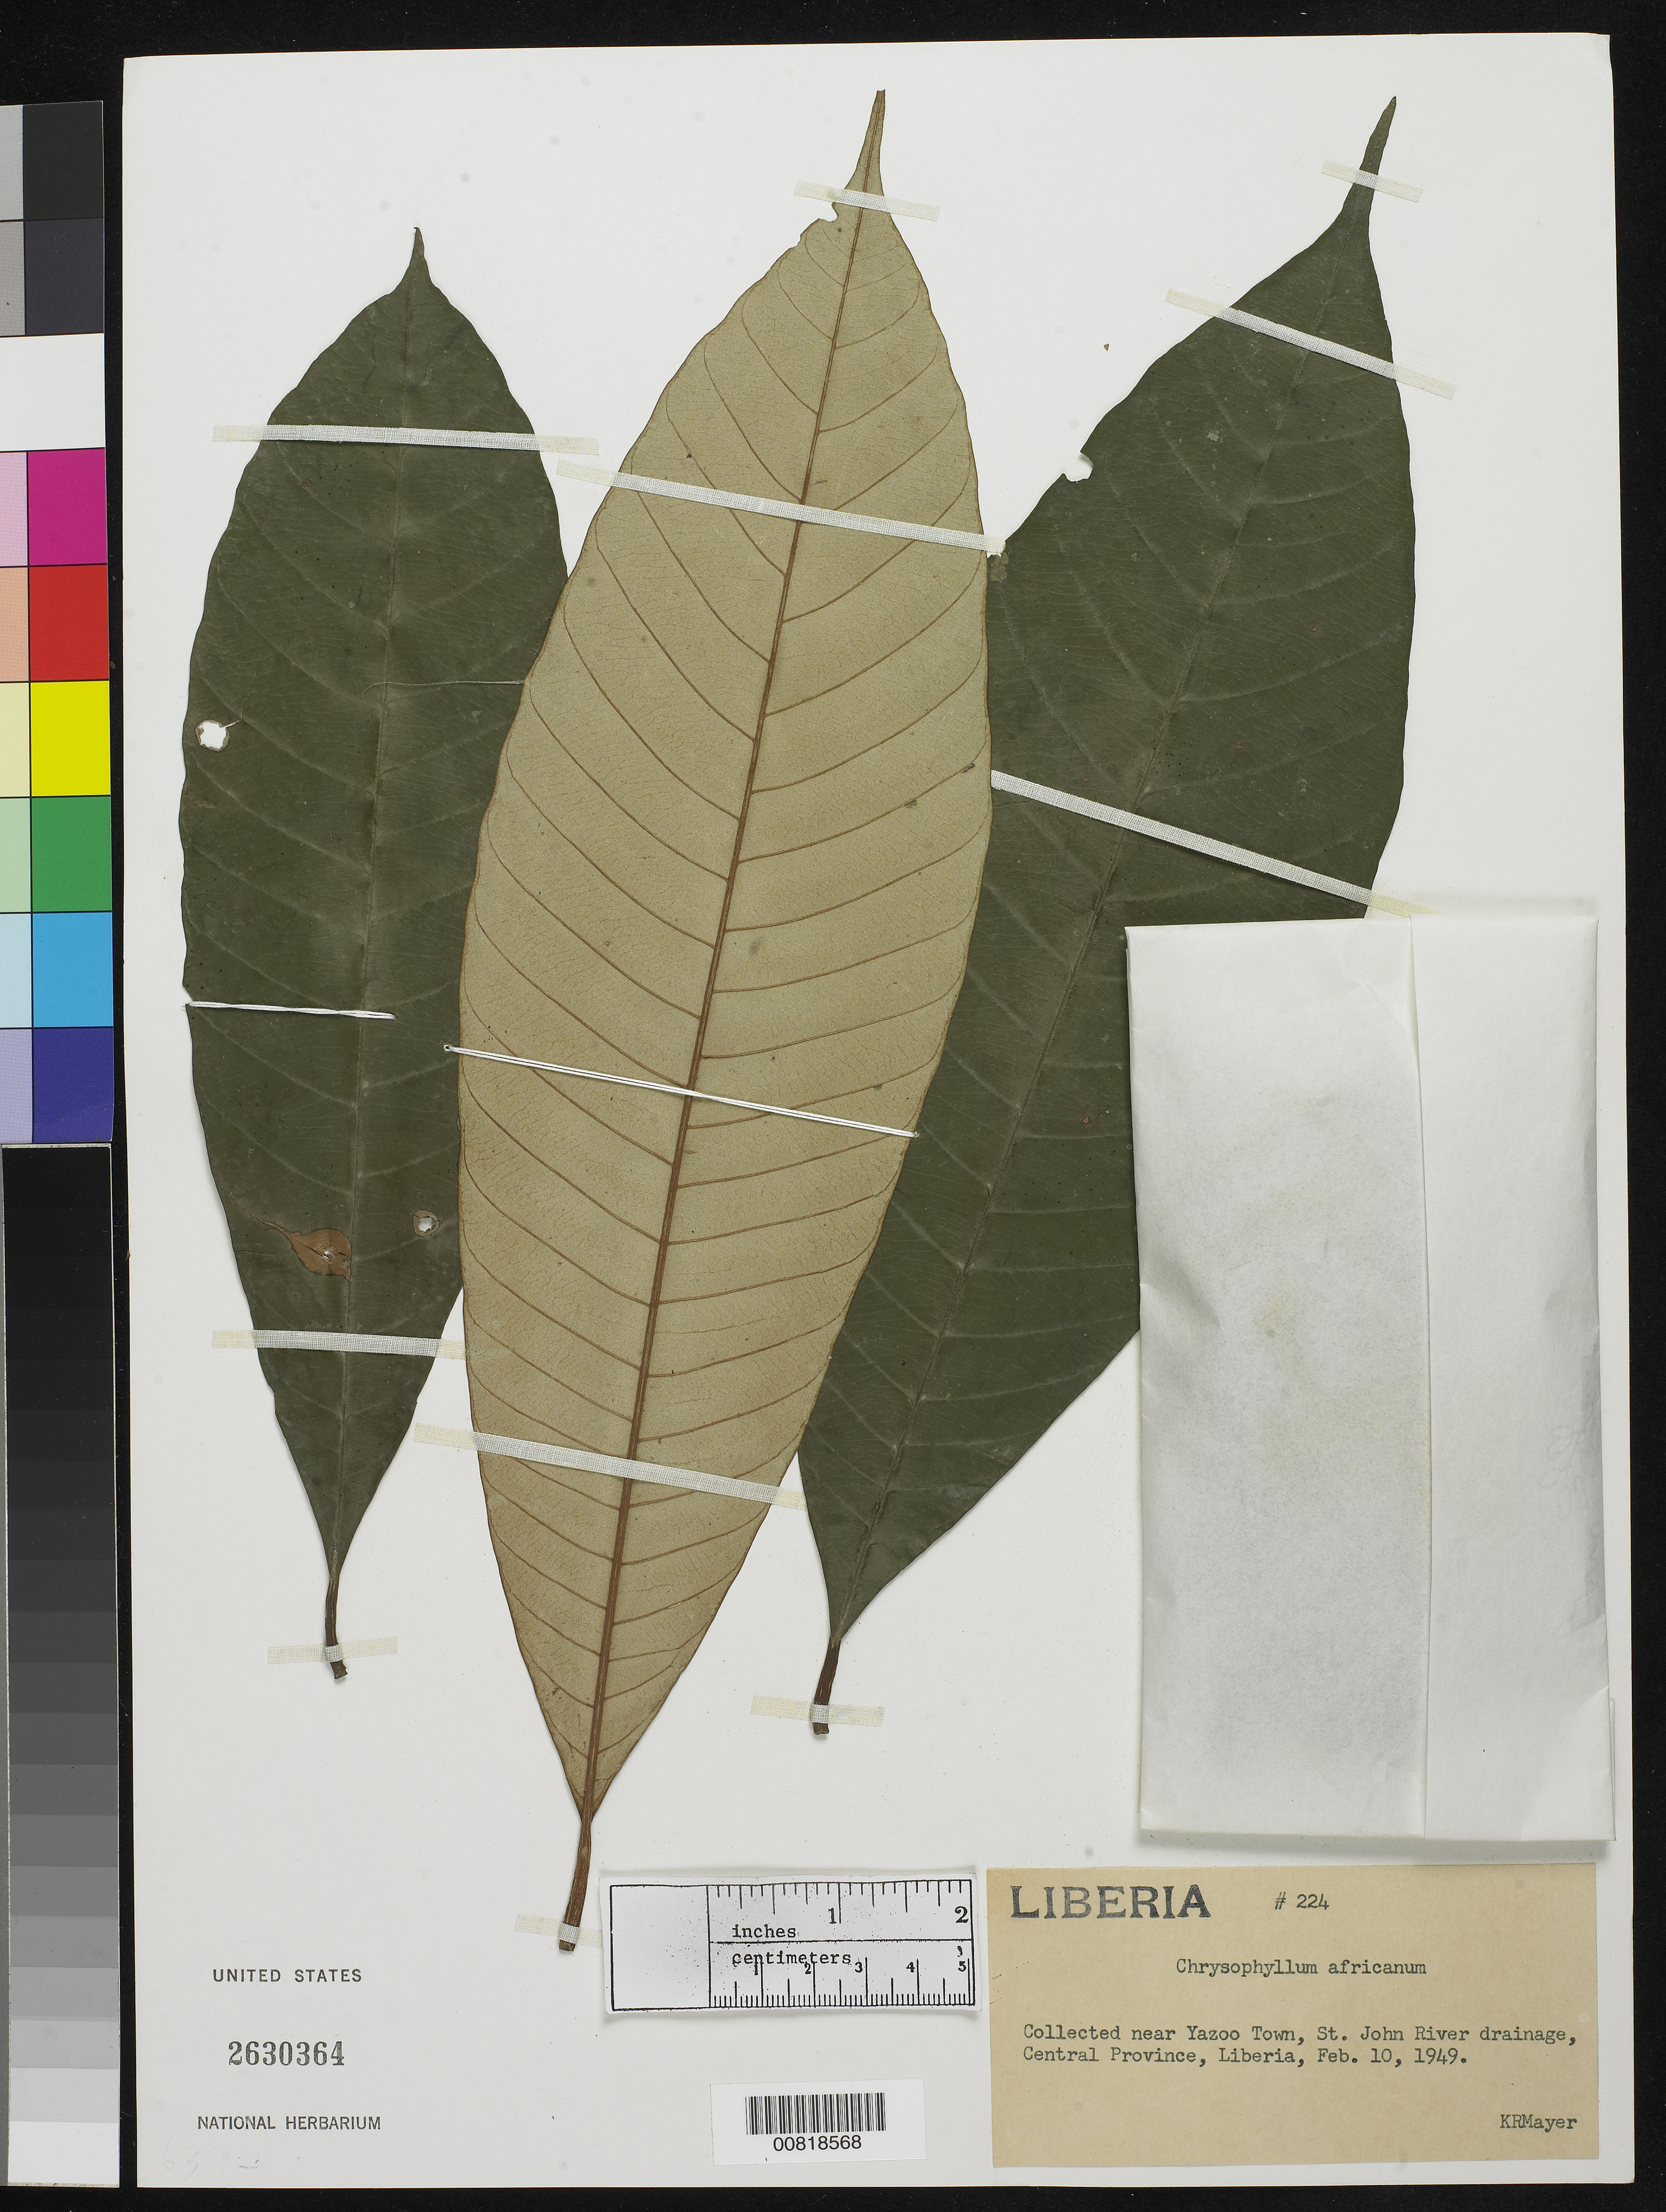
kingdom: Plantae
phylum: Tracheophyta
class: Magnoliopsida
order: Ericales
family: Sapotaceae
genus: Chrysophyllum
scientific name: Chrysophyllum africanum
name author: A. DC.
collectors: K. R. Mayer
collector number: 224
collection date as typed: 10 Feb 1949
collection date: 1949-02-10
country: Liberia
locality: Central Province: St. John River drainage, near Yazoo Town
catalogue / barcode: US 2630364